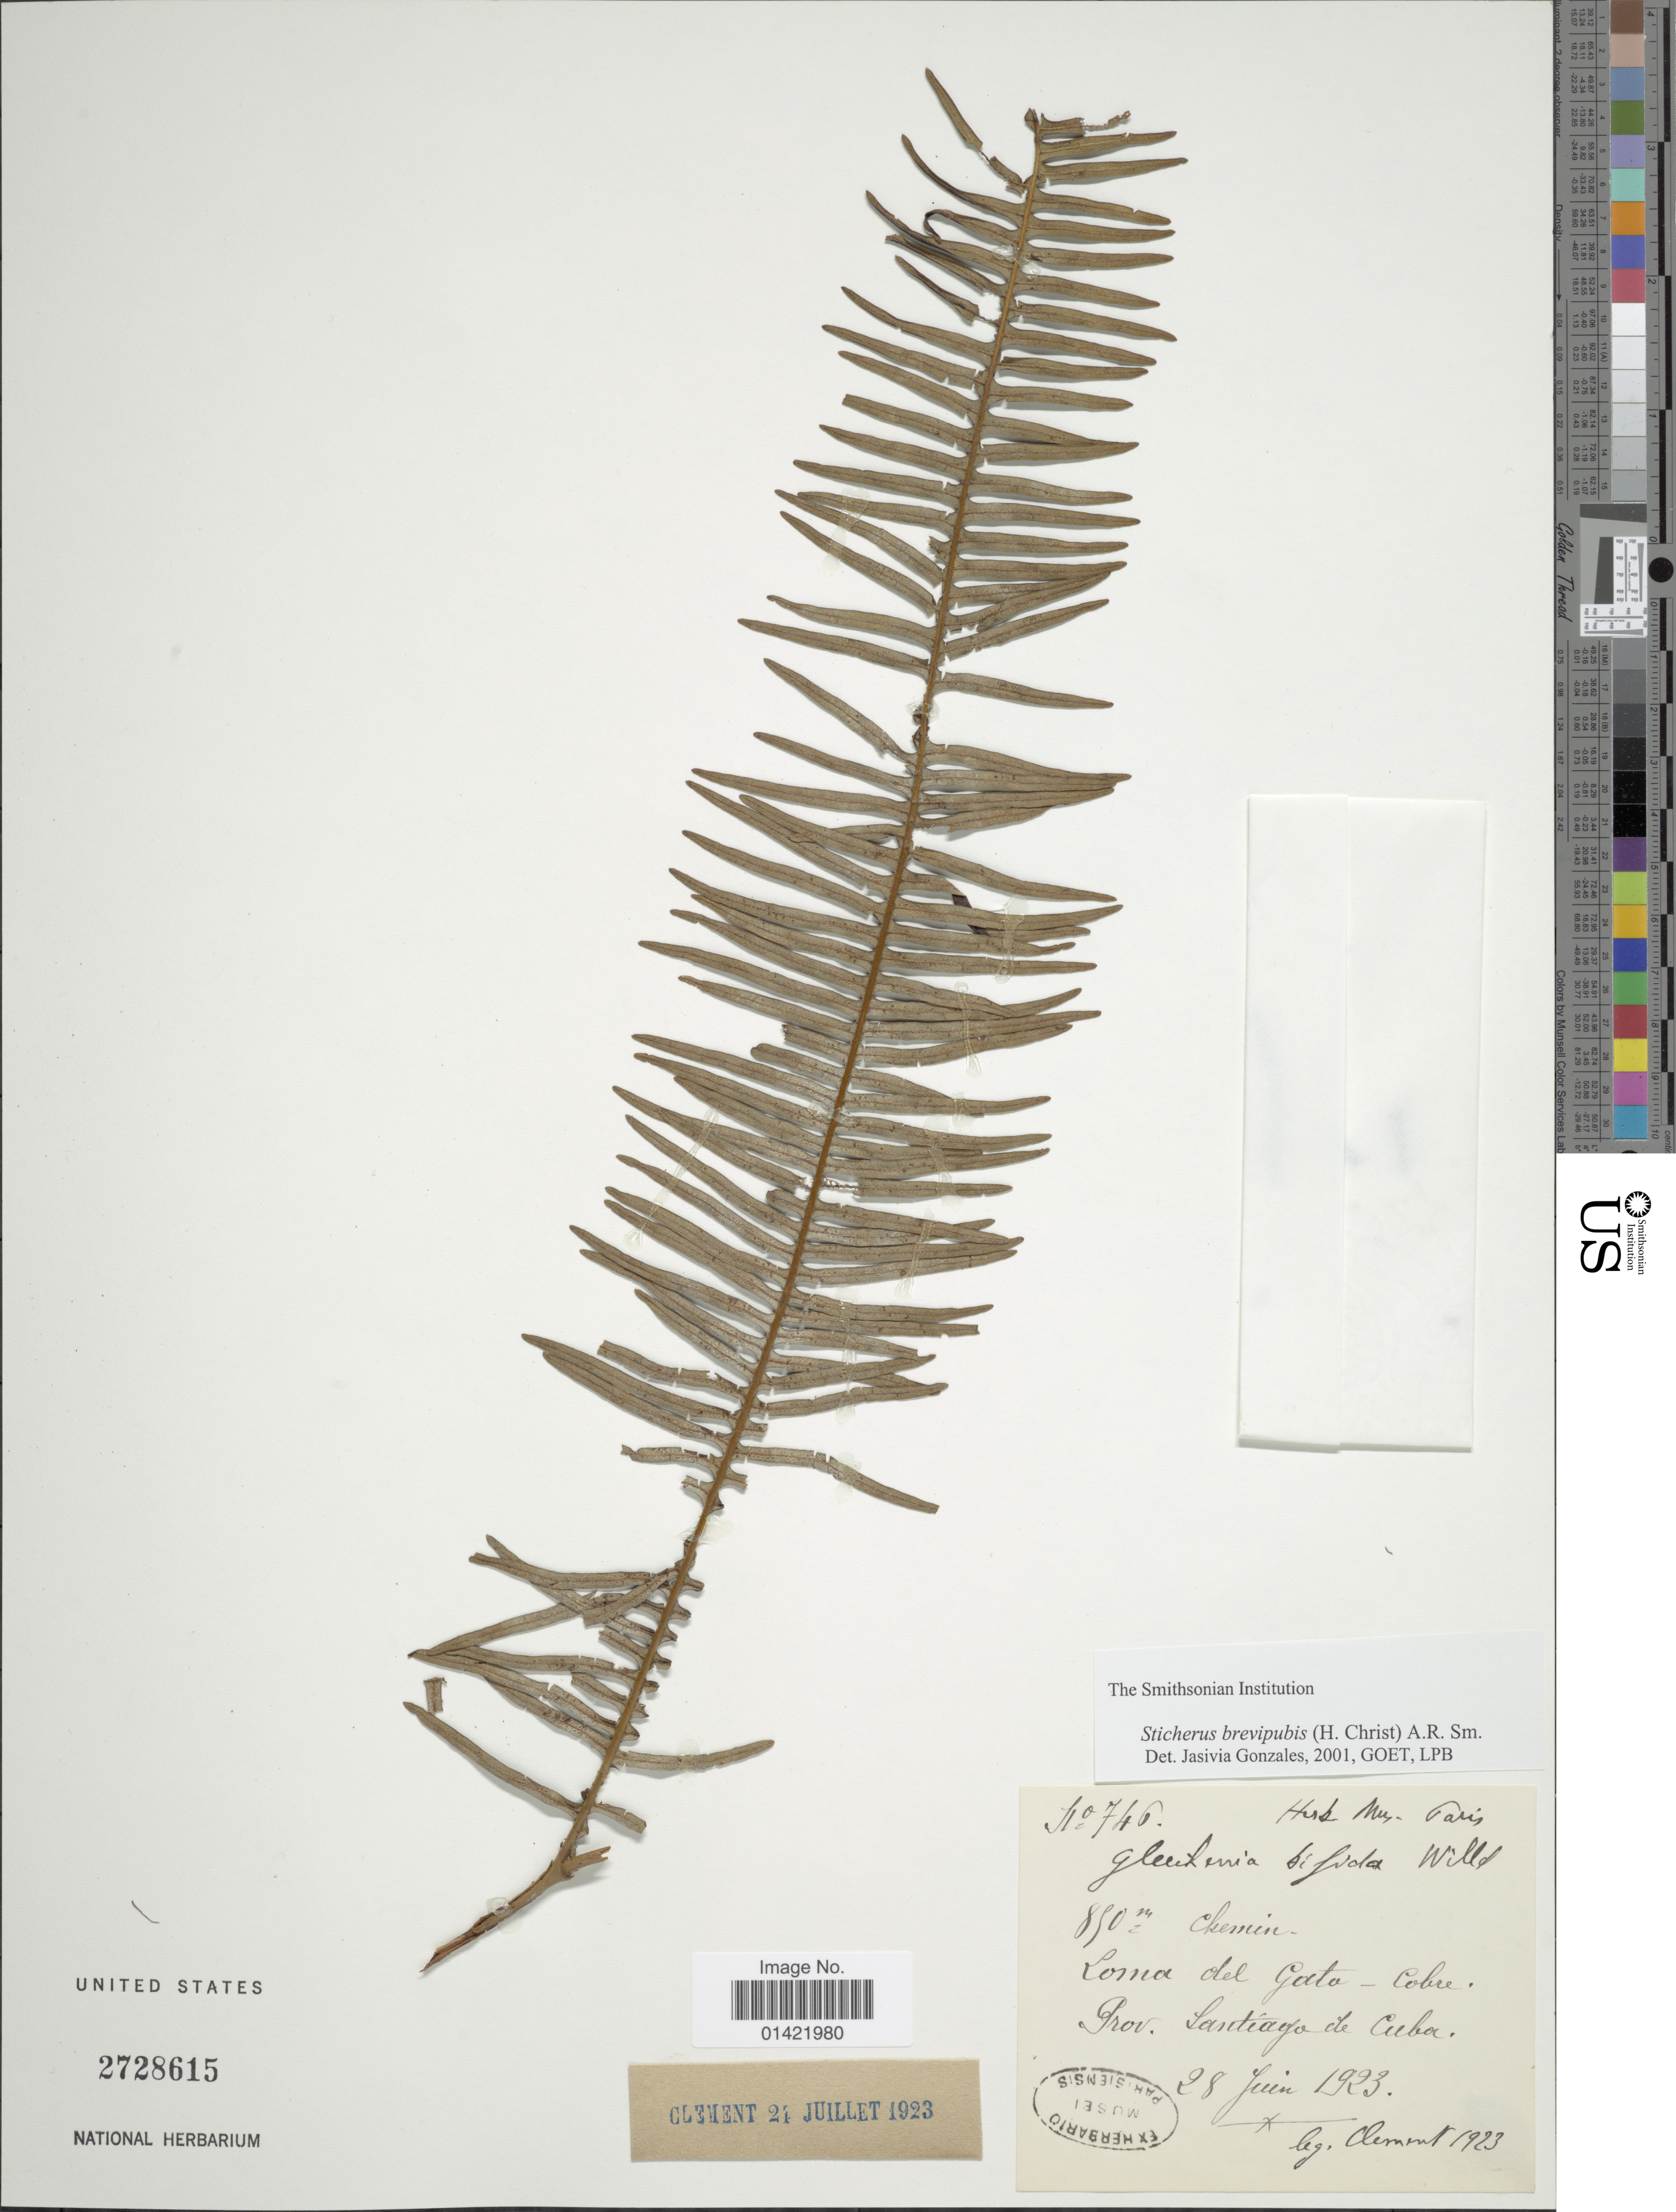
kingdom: Plantae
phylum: Tracheophyta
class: Polypodiopsida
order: Gleicheniales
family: Gleicheniaceae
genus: Sticherus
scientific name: Sticherus fulvus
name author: (Desv.) Ching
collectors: -. Clement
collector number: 746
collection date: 1923-06-28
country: Cuba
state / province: Santiago de Cuba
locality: Loma del Gata-cobre. Prov. Santiago de Cuba.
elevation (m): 850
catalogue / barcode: US 2728615